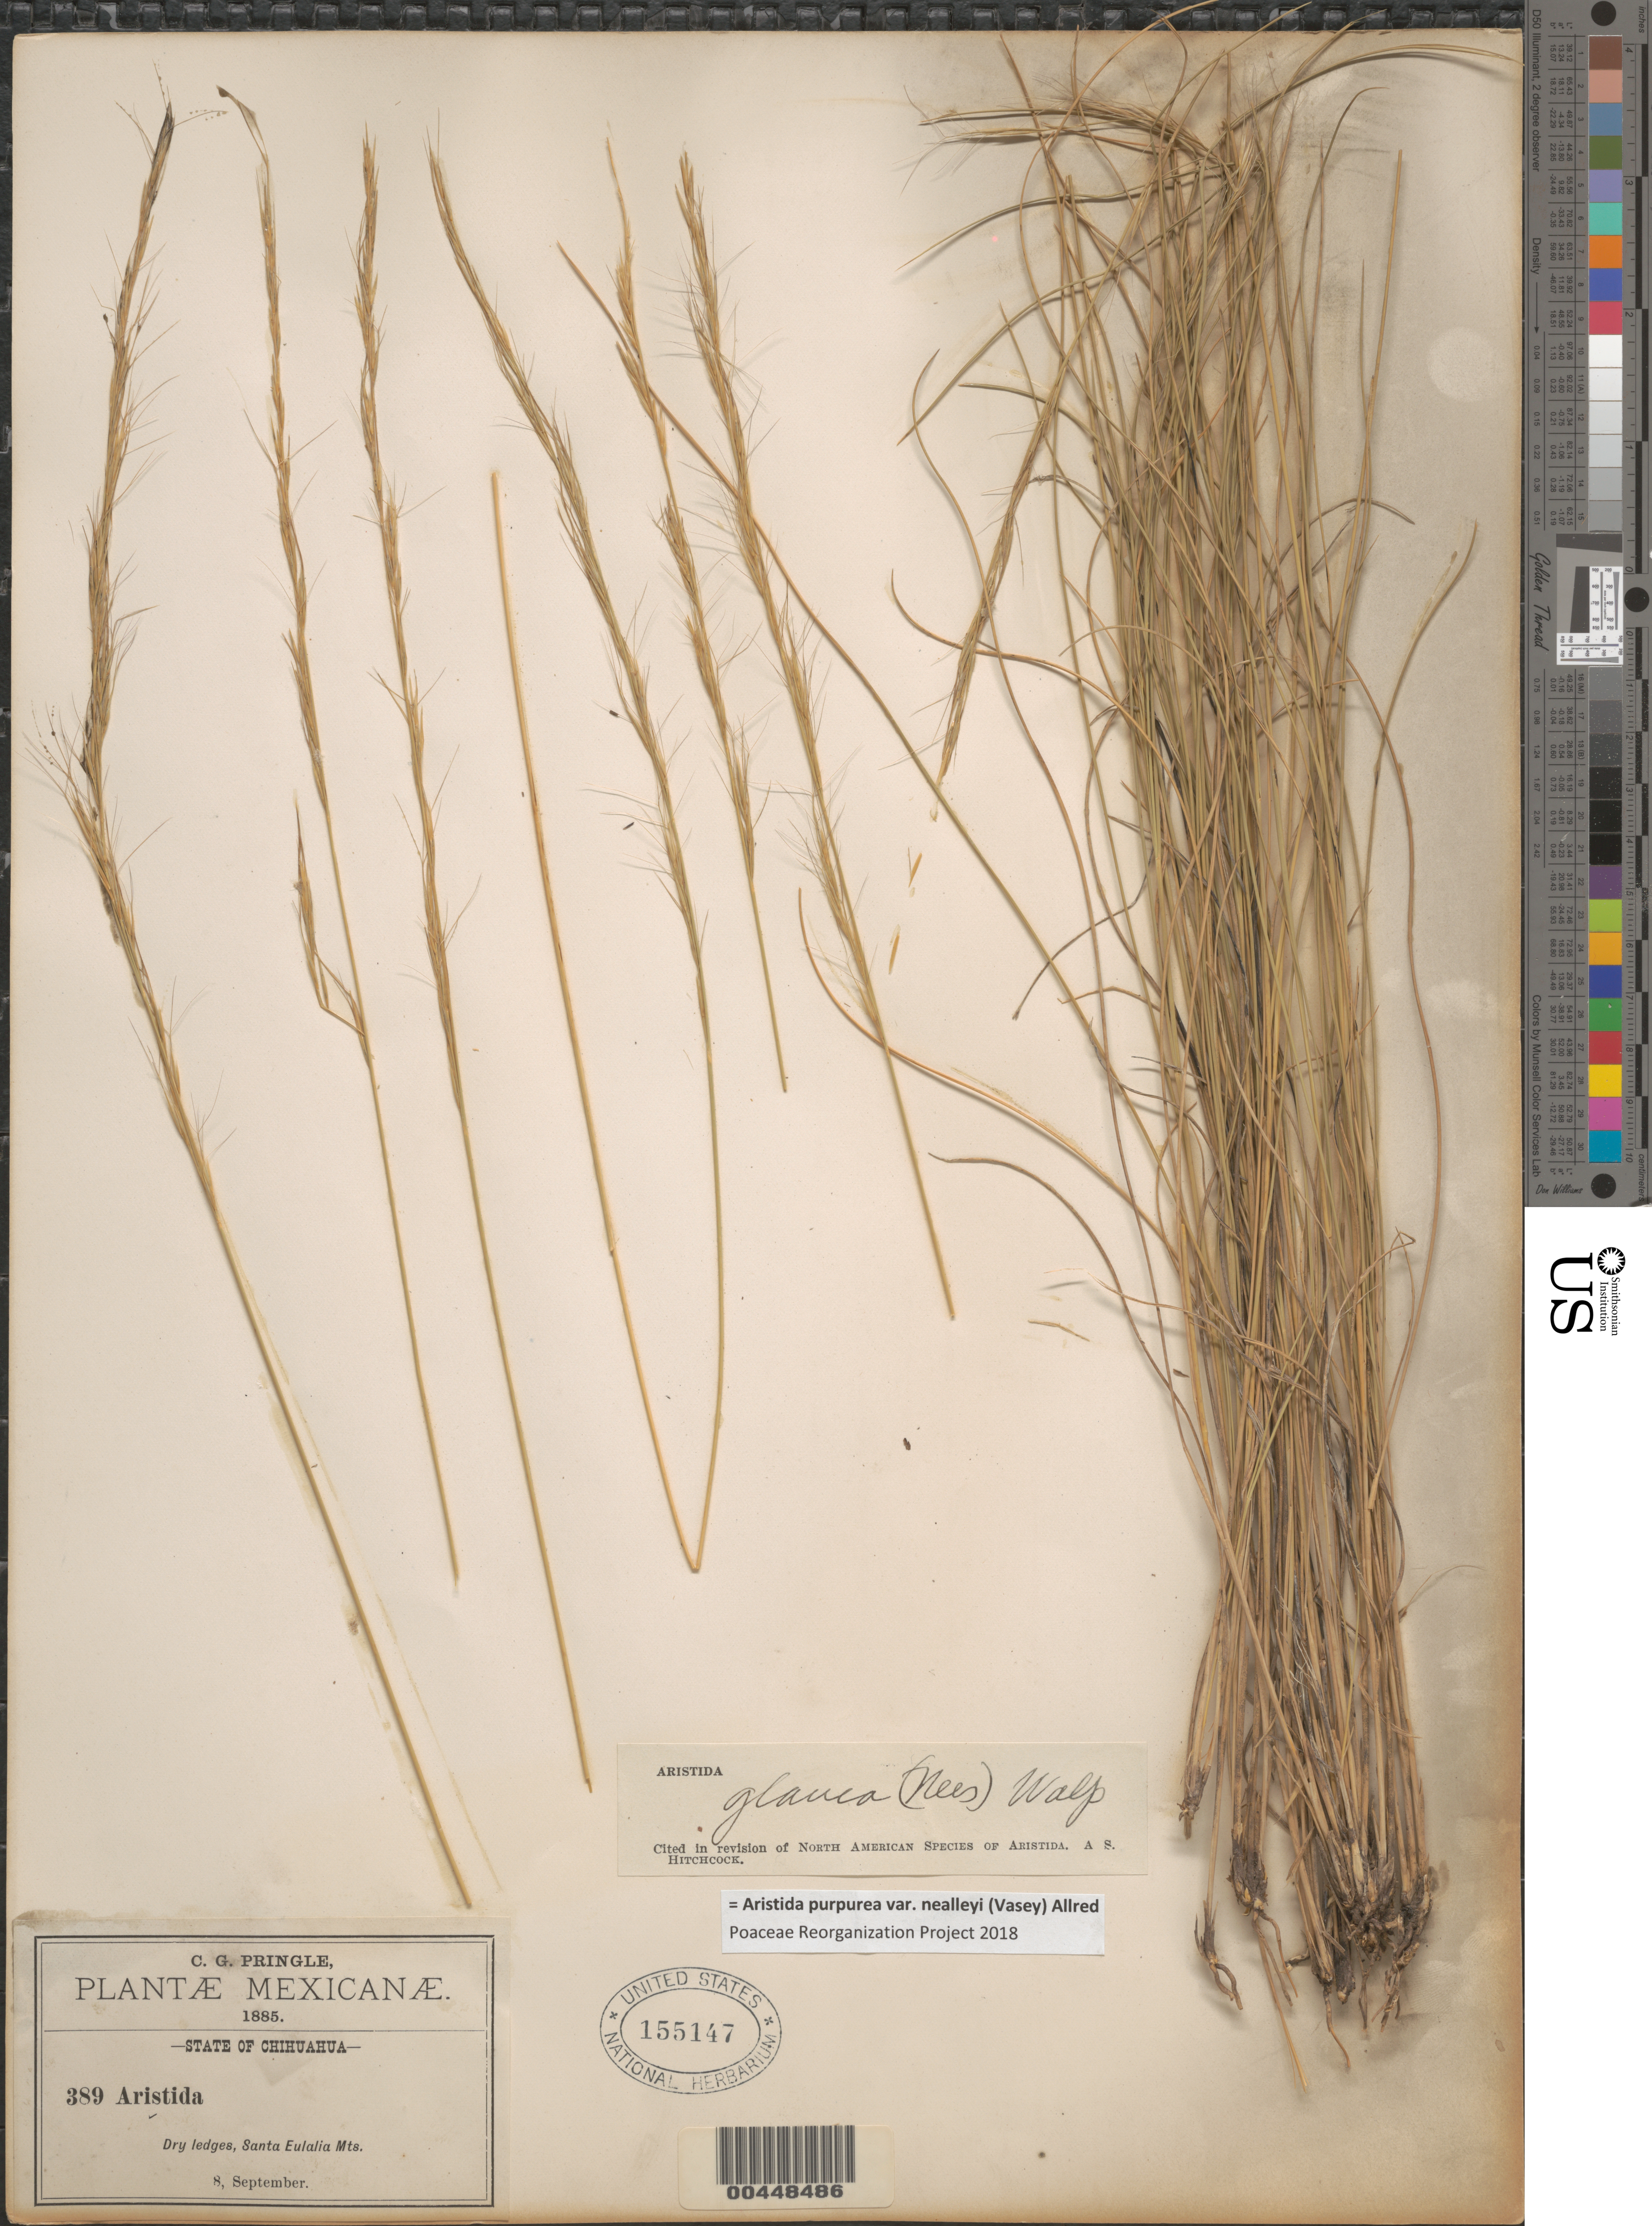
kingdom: Plantae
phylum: Tracheophyta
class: Liliopsida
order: Poales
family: Poaceae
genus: Aristida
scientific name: Aristida purpurea var. nealleyi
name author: (Vasey) Allred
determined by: Poaceae Reorganization Project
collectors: C. G. Pringle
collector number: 389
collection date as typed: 8 Sep 1885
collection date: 1885-09-08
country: Mexico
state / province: Chihuahua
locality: Santa Eulalia Mts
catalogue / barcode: US 155147